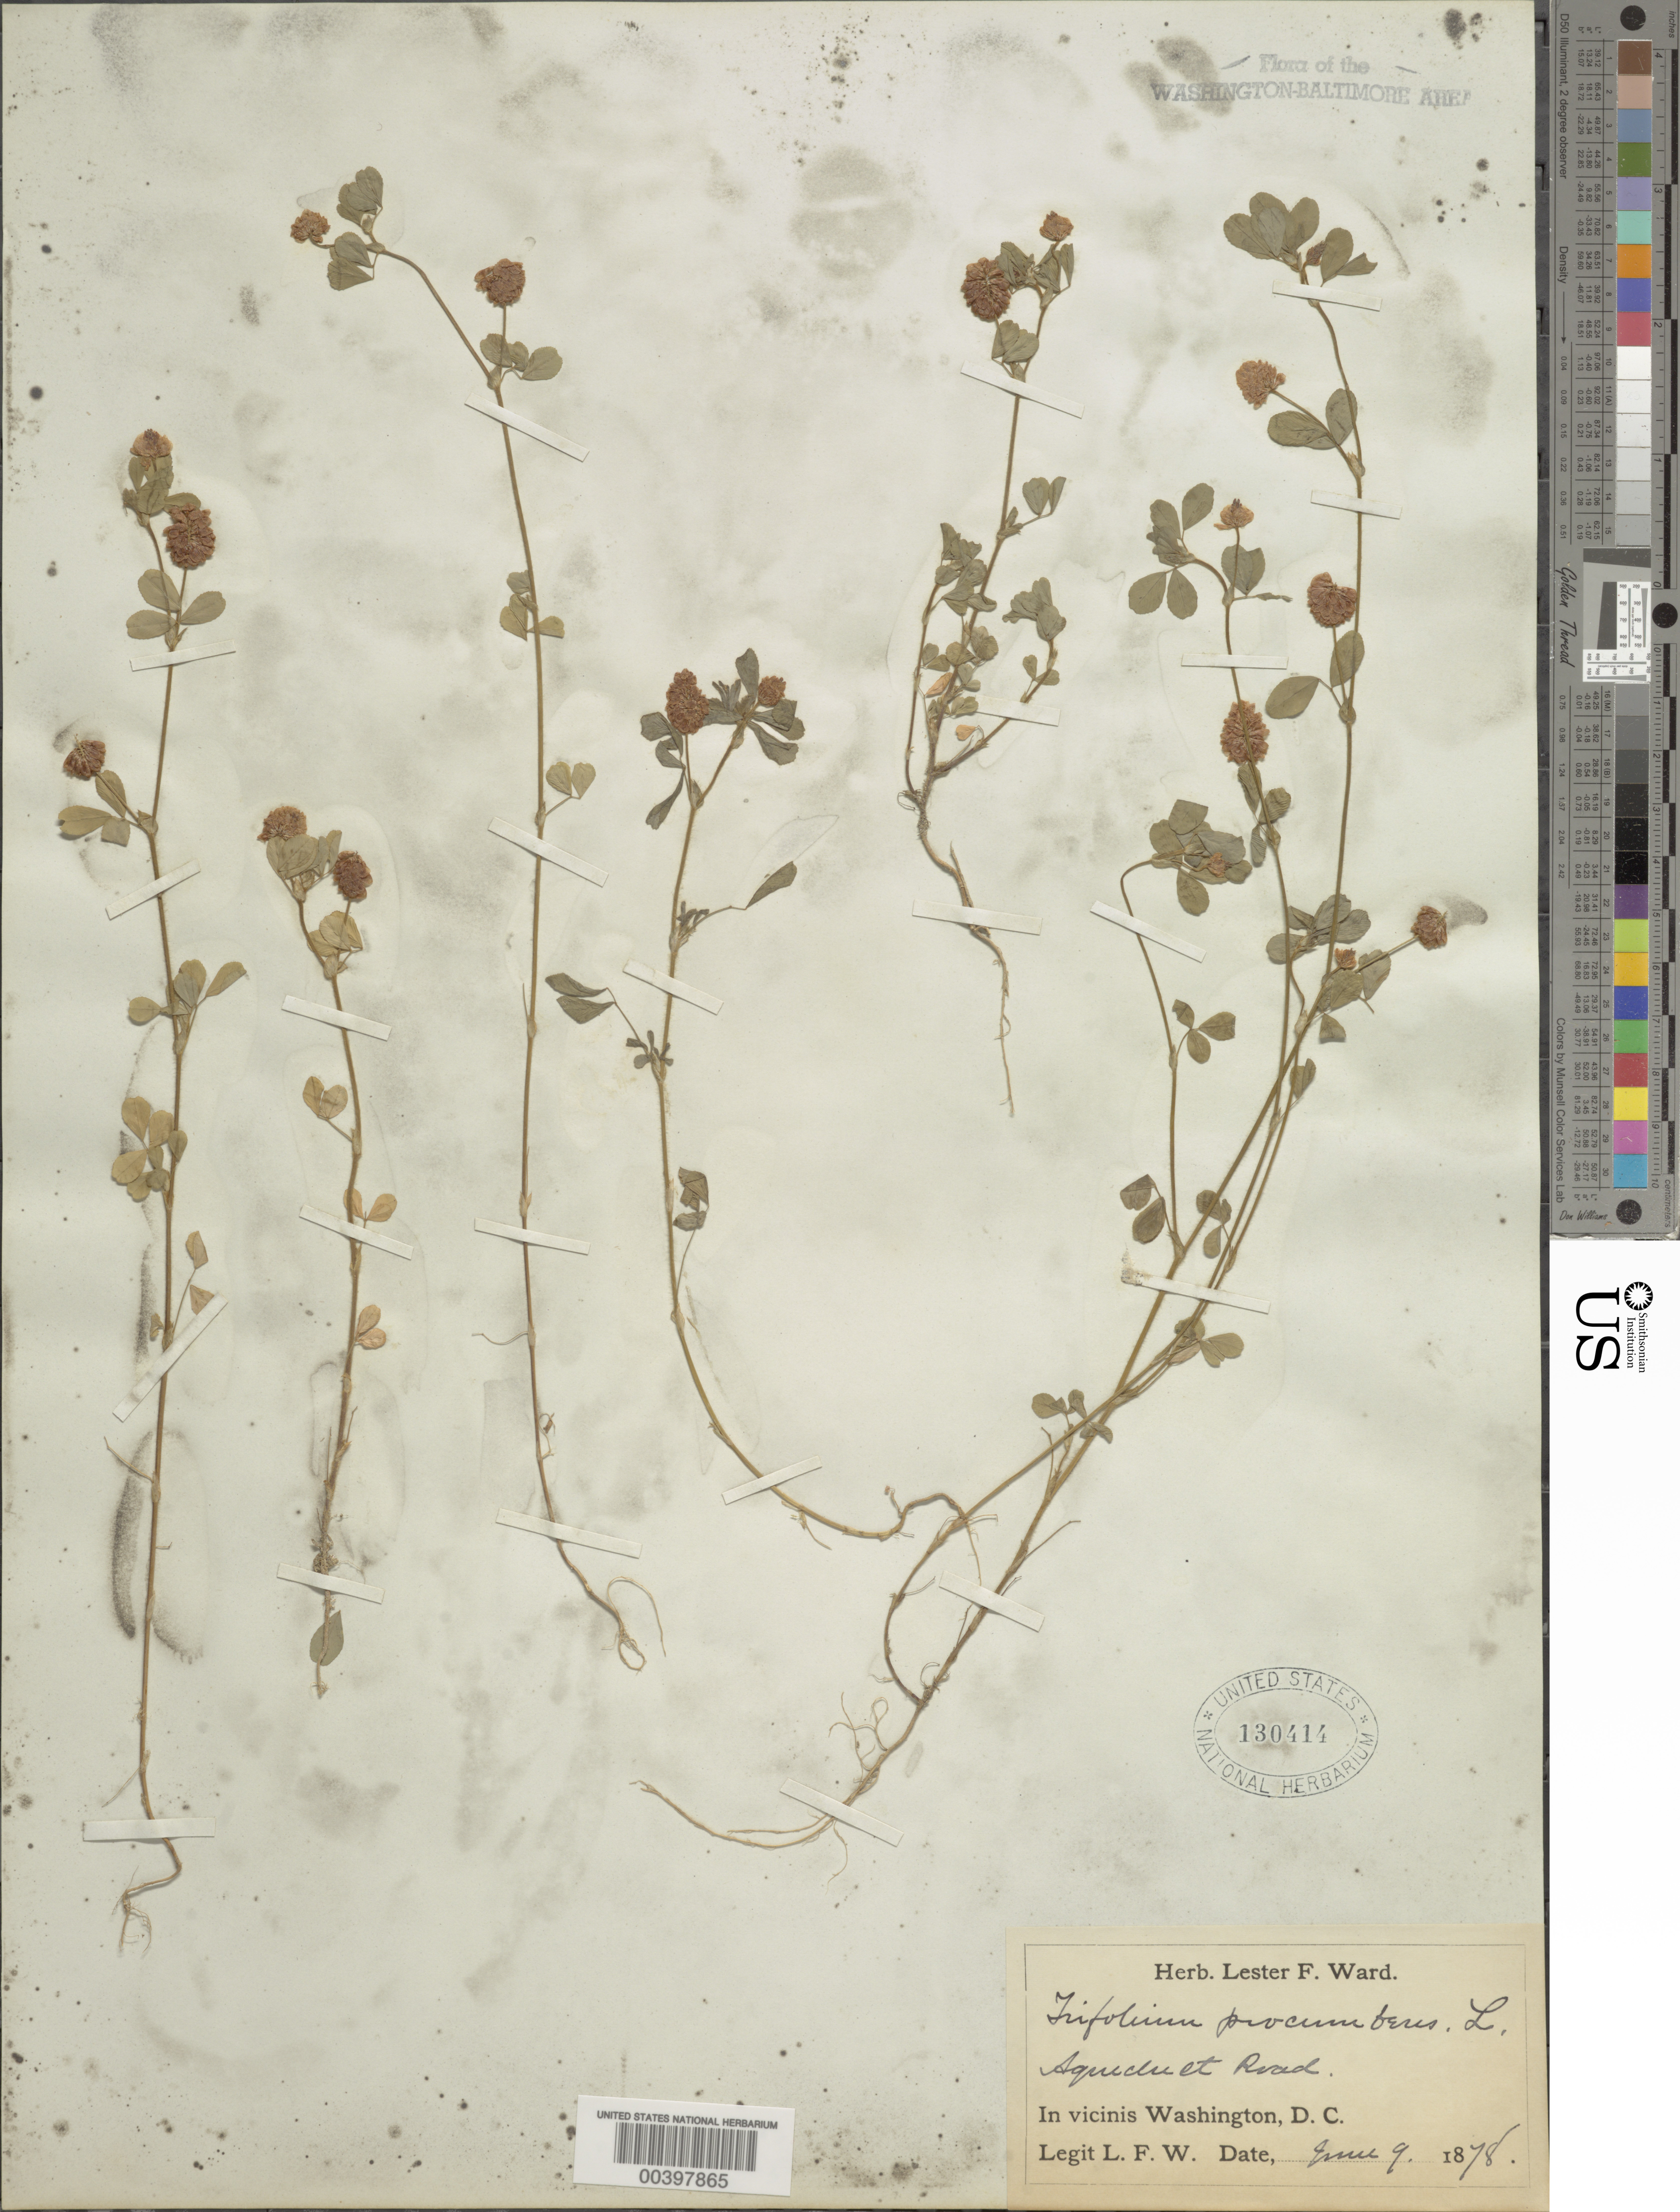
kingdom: Plantae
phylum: Tracheophyta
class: Magnoliopsida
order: Fabales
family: Fabaceae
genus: Trifolium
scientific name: Trifolium campestre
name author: Schreb.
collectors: L. F. Ward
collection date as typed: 09 Jun 1878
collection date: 1878-06-09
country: United States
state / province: District of Columbia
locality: Aqueduct Road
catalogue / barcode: US 130414